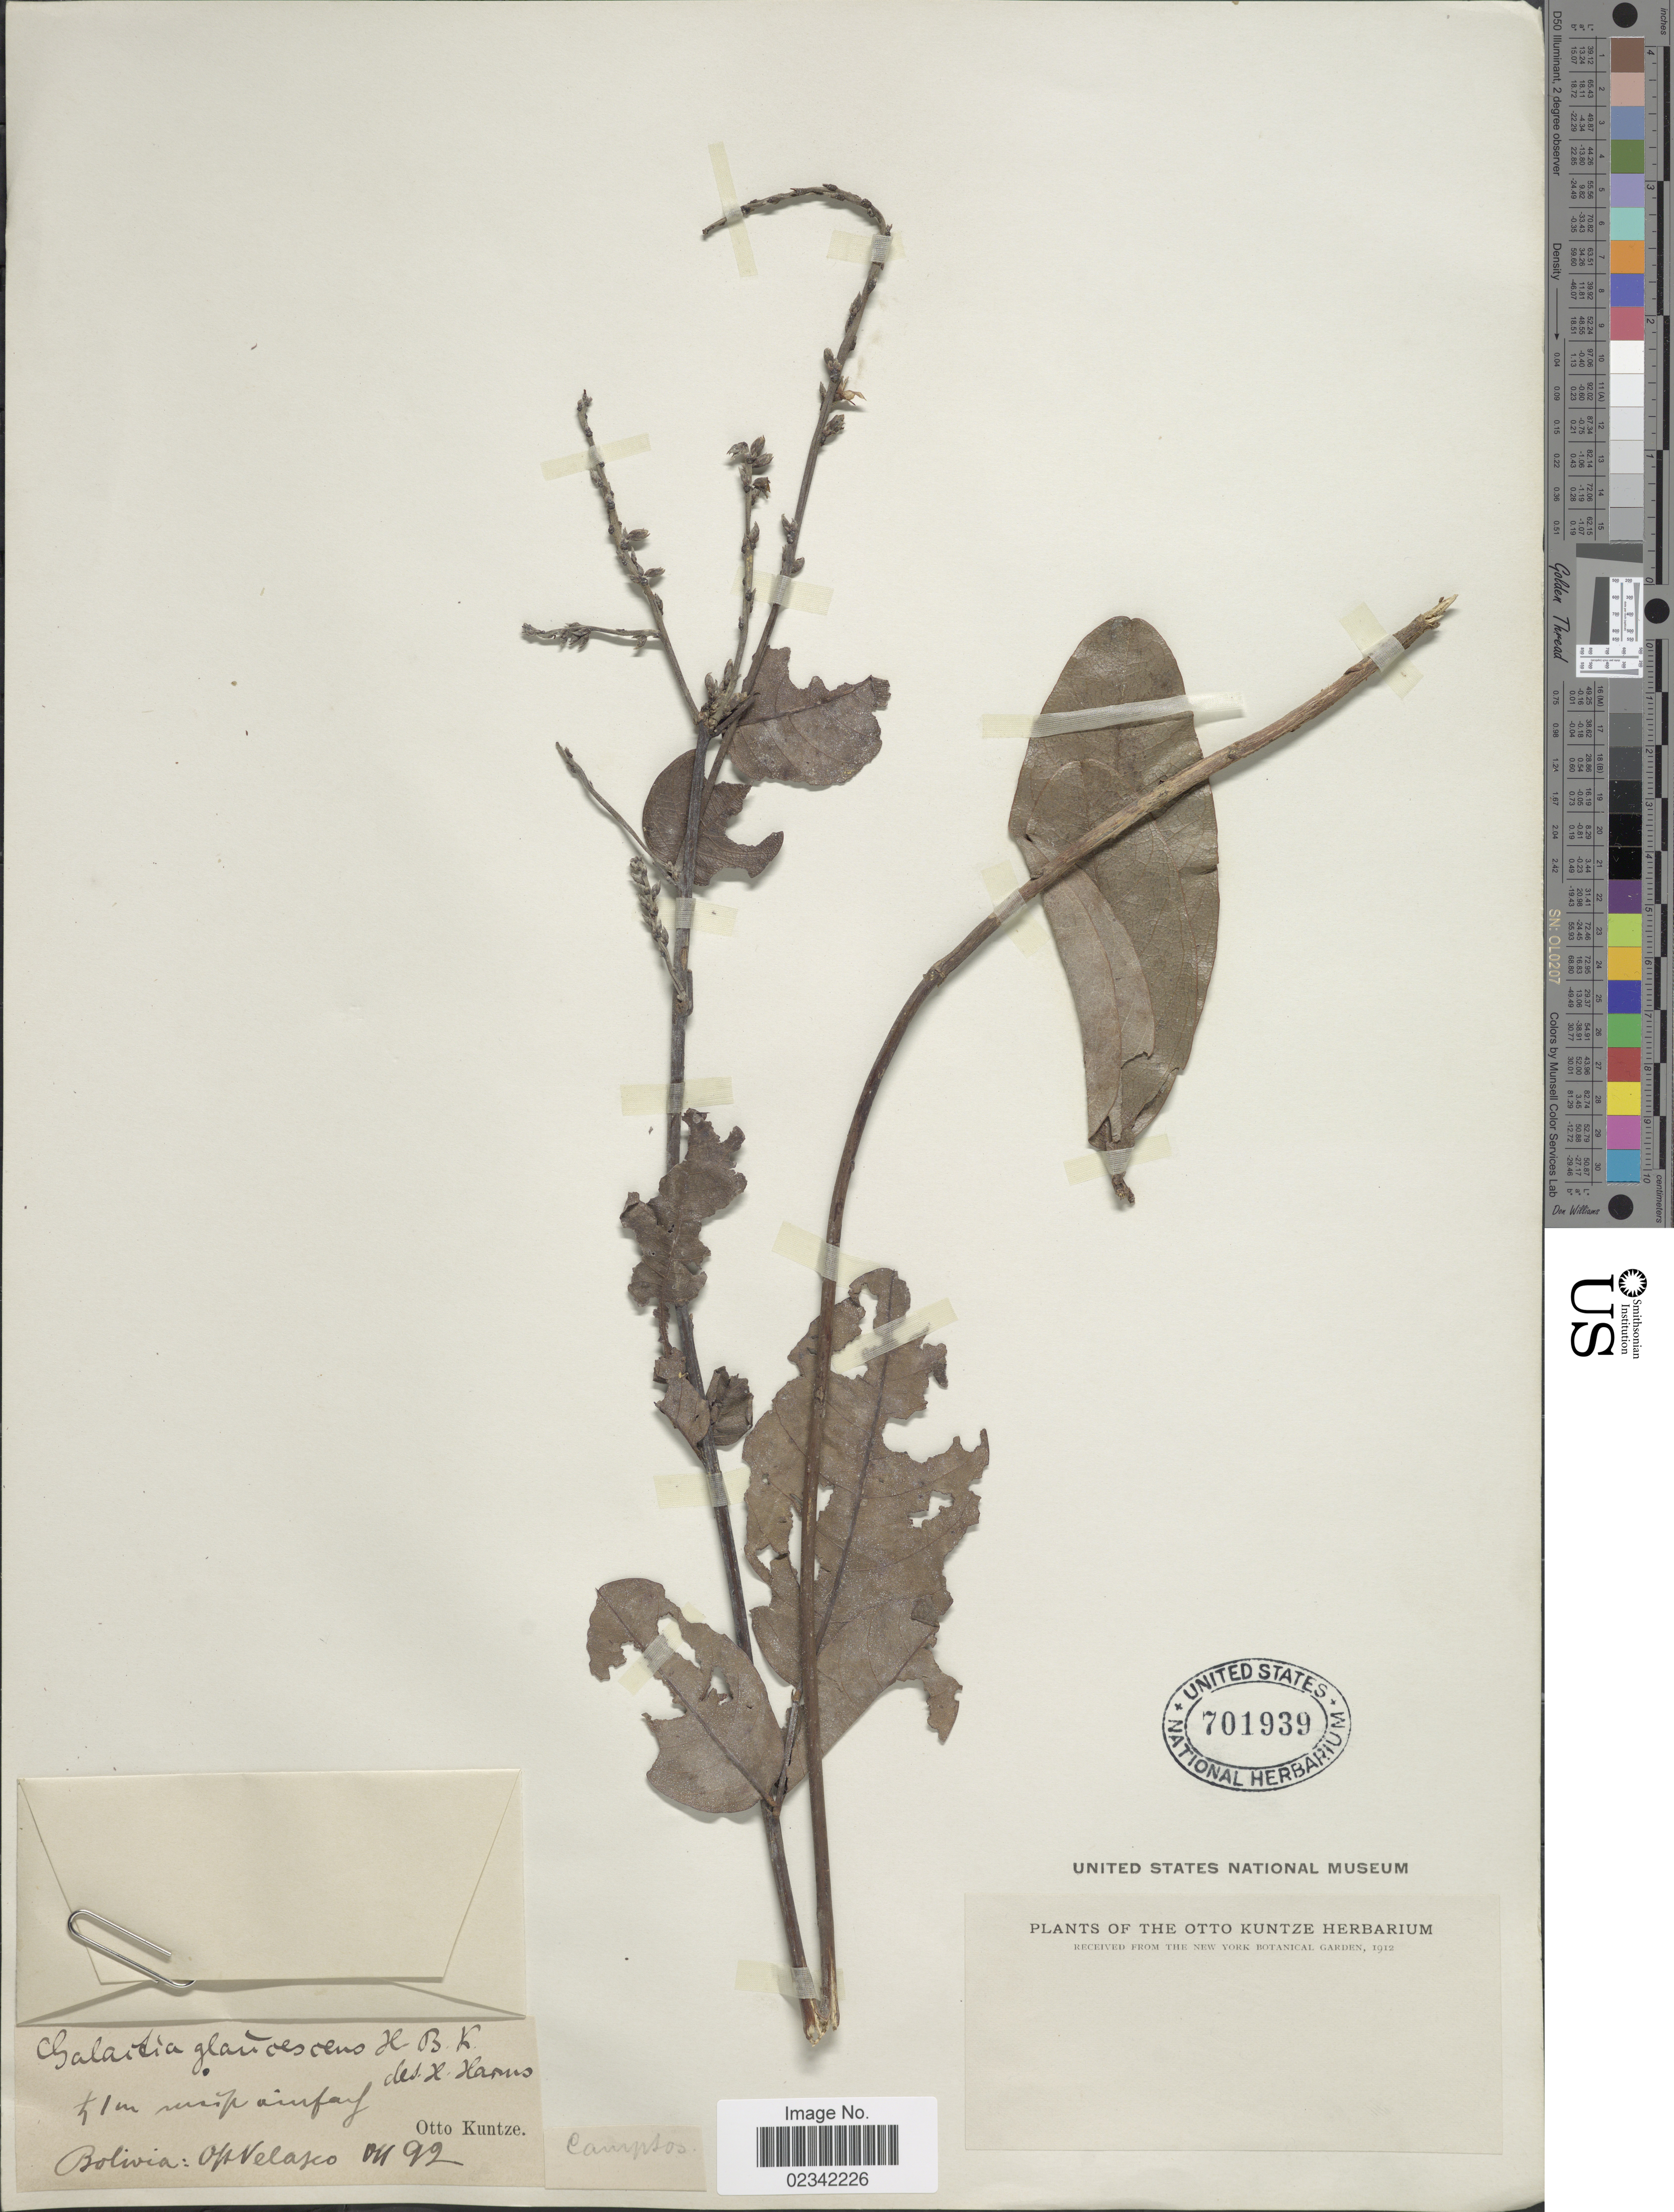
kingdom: Plantae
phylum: Tracheophyta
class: Magnoliopsida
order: Fabales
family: Fabaceae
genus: Galactia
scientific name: Galactia glaucescens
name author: Kunth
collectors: C.E.O. Kuntze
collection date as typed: Transcribed d/m/y: /7/92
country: Bolivia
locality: Bolivia: Op Velasco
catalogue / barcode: US 701939